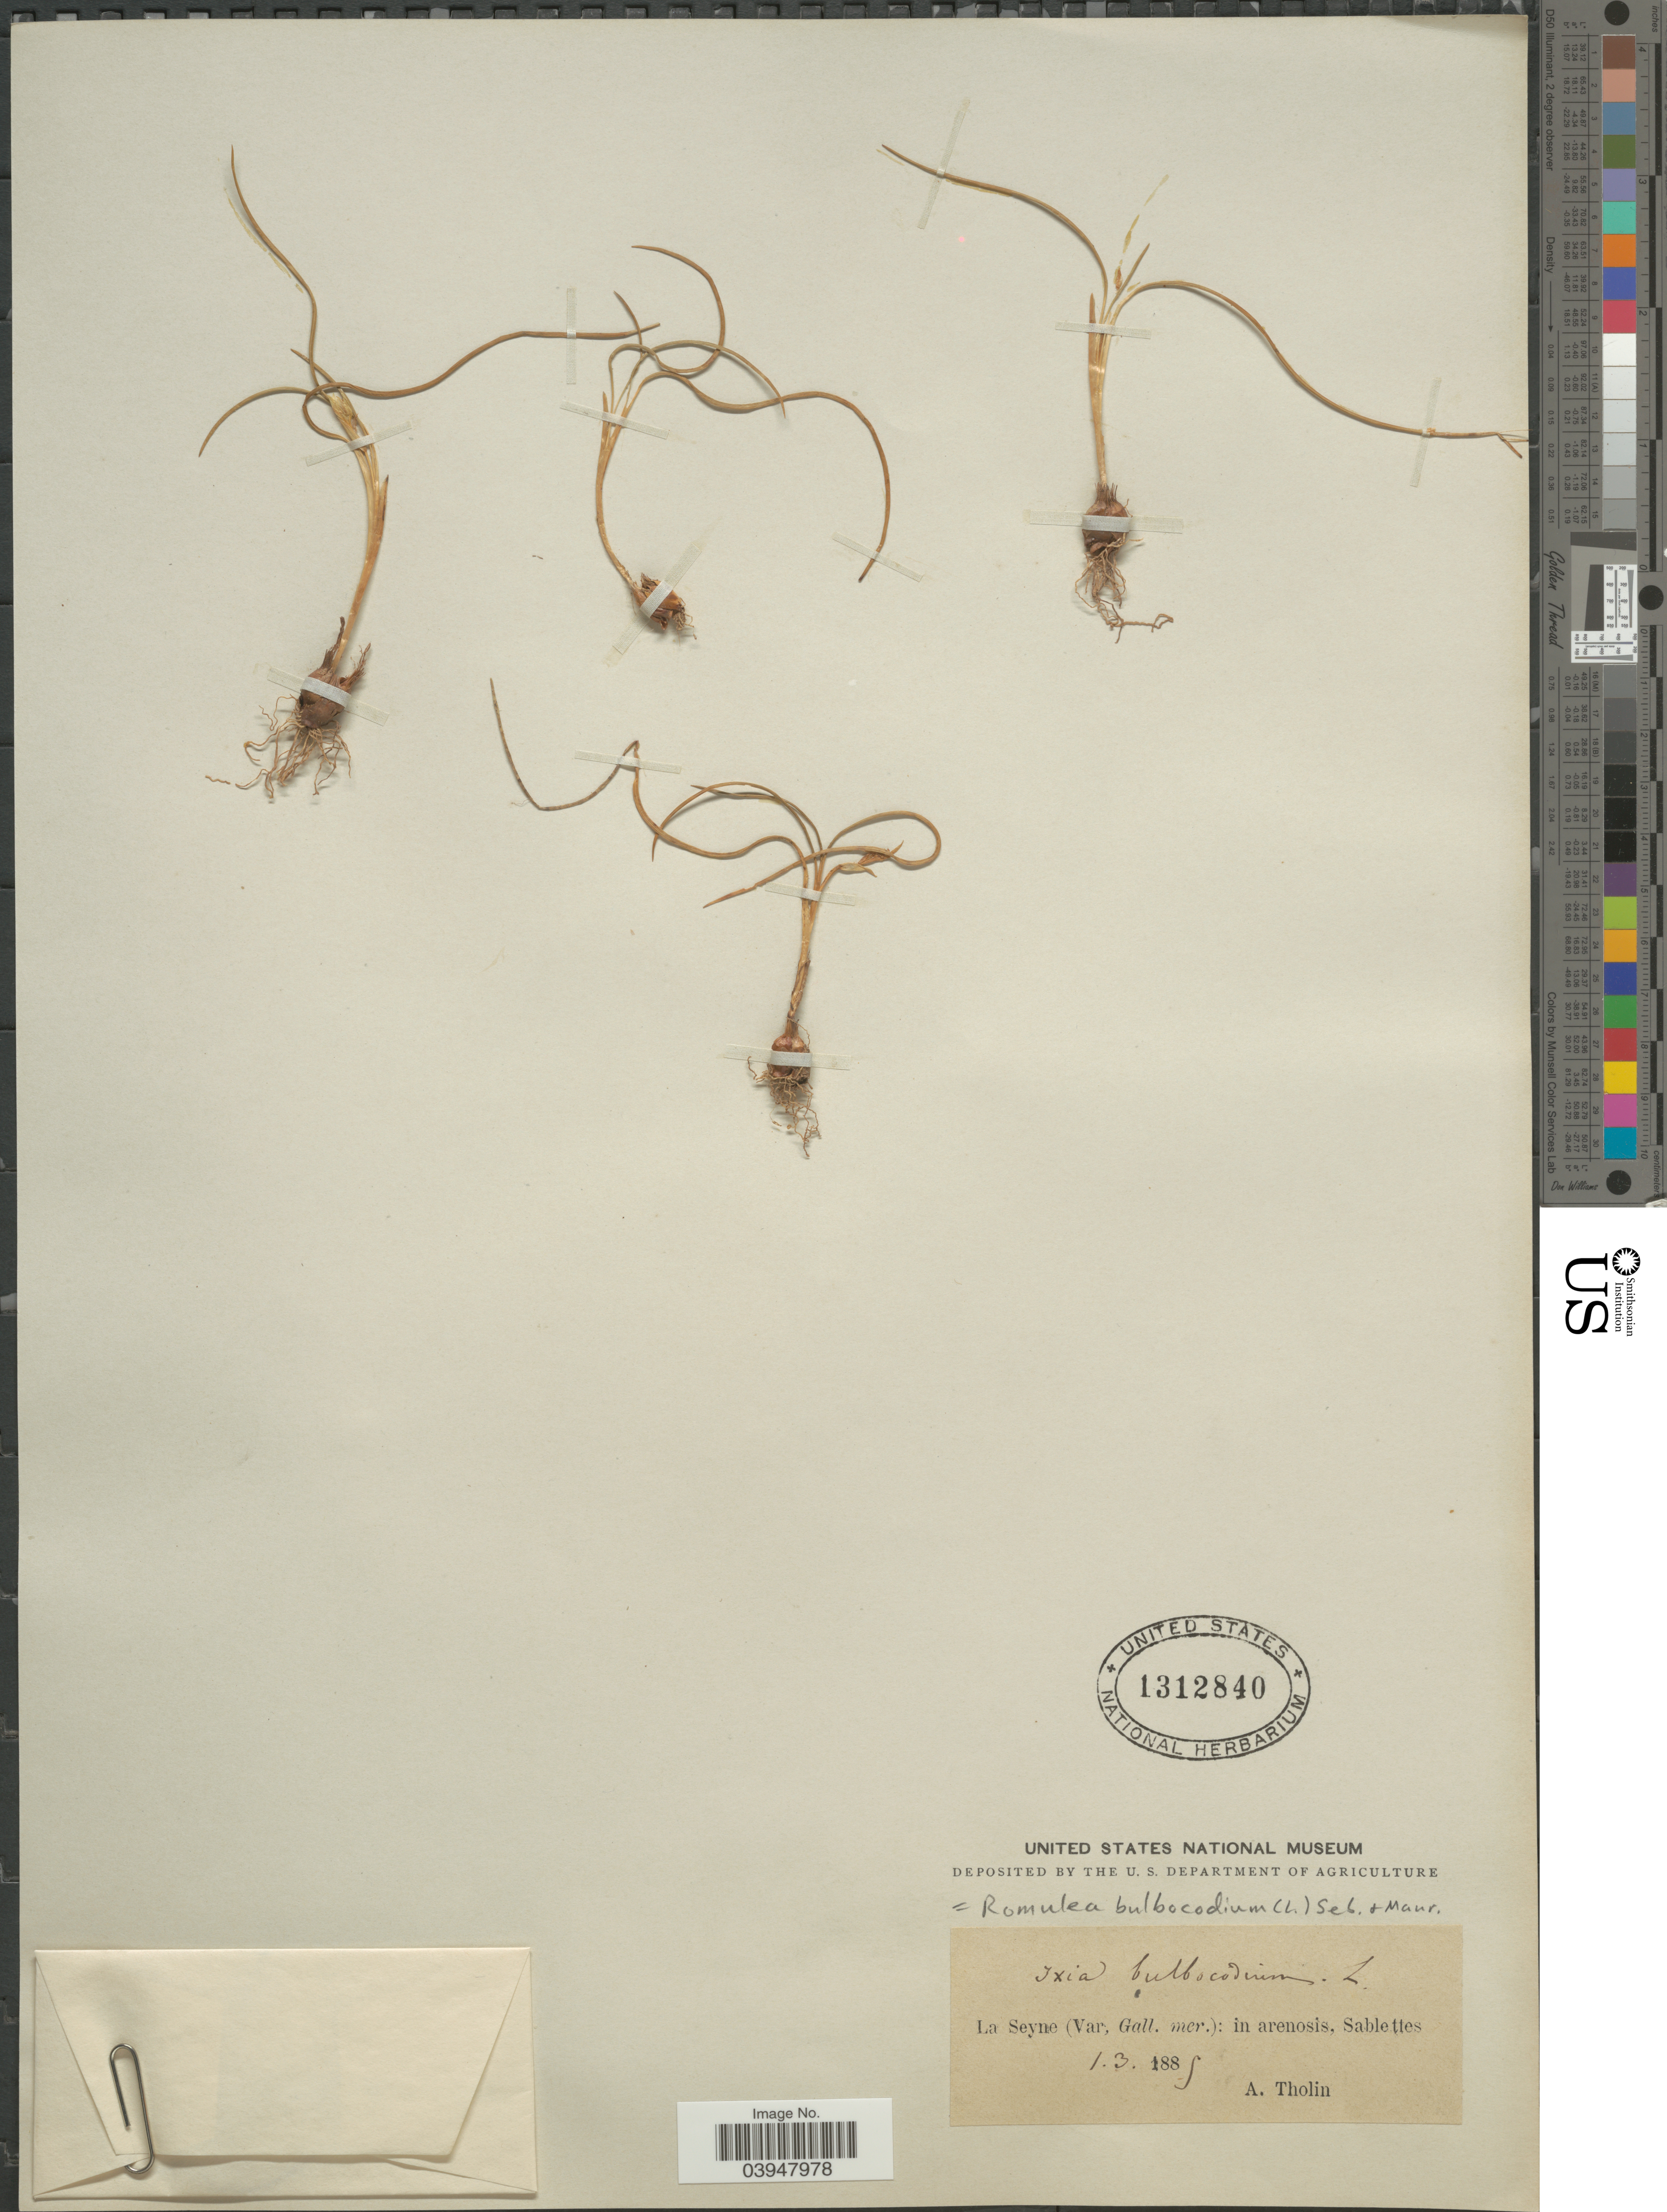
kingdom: Plantae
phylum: Tracheophyta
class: Liliopsida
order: Asparagales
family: Iridaceae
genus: Romulea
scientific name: Romulea bulbocodium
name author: (L.) Sebast. & Mauri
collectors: A. Tholin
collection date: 1885-03-01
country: France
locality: La Seyne (Var, Gall. mer.): in arenosis, Sablettes.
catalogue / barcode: US 1312840